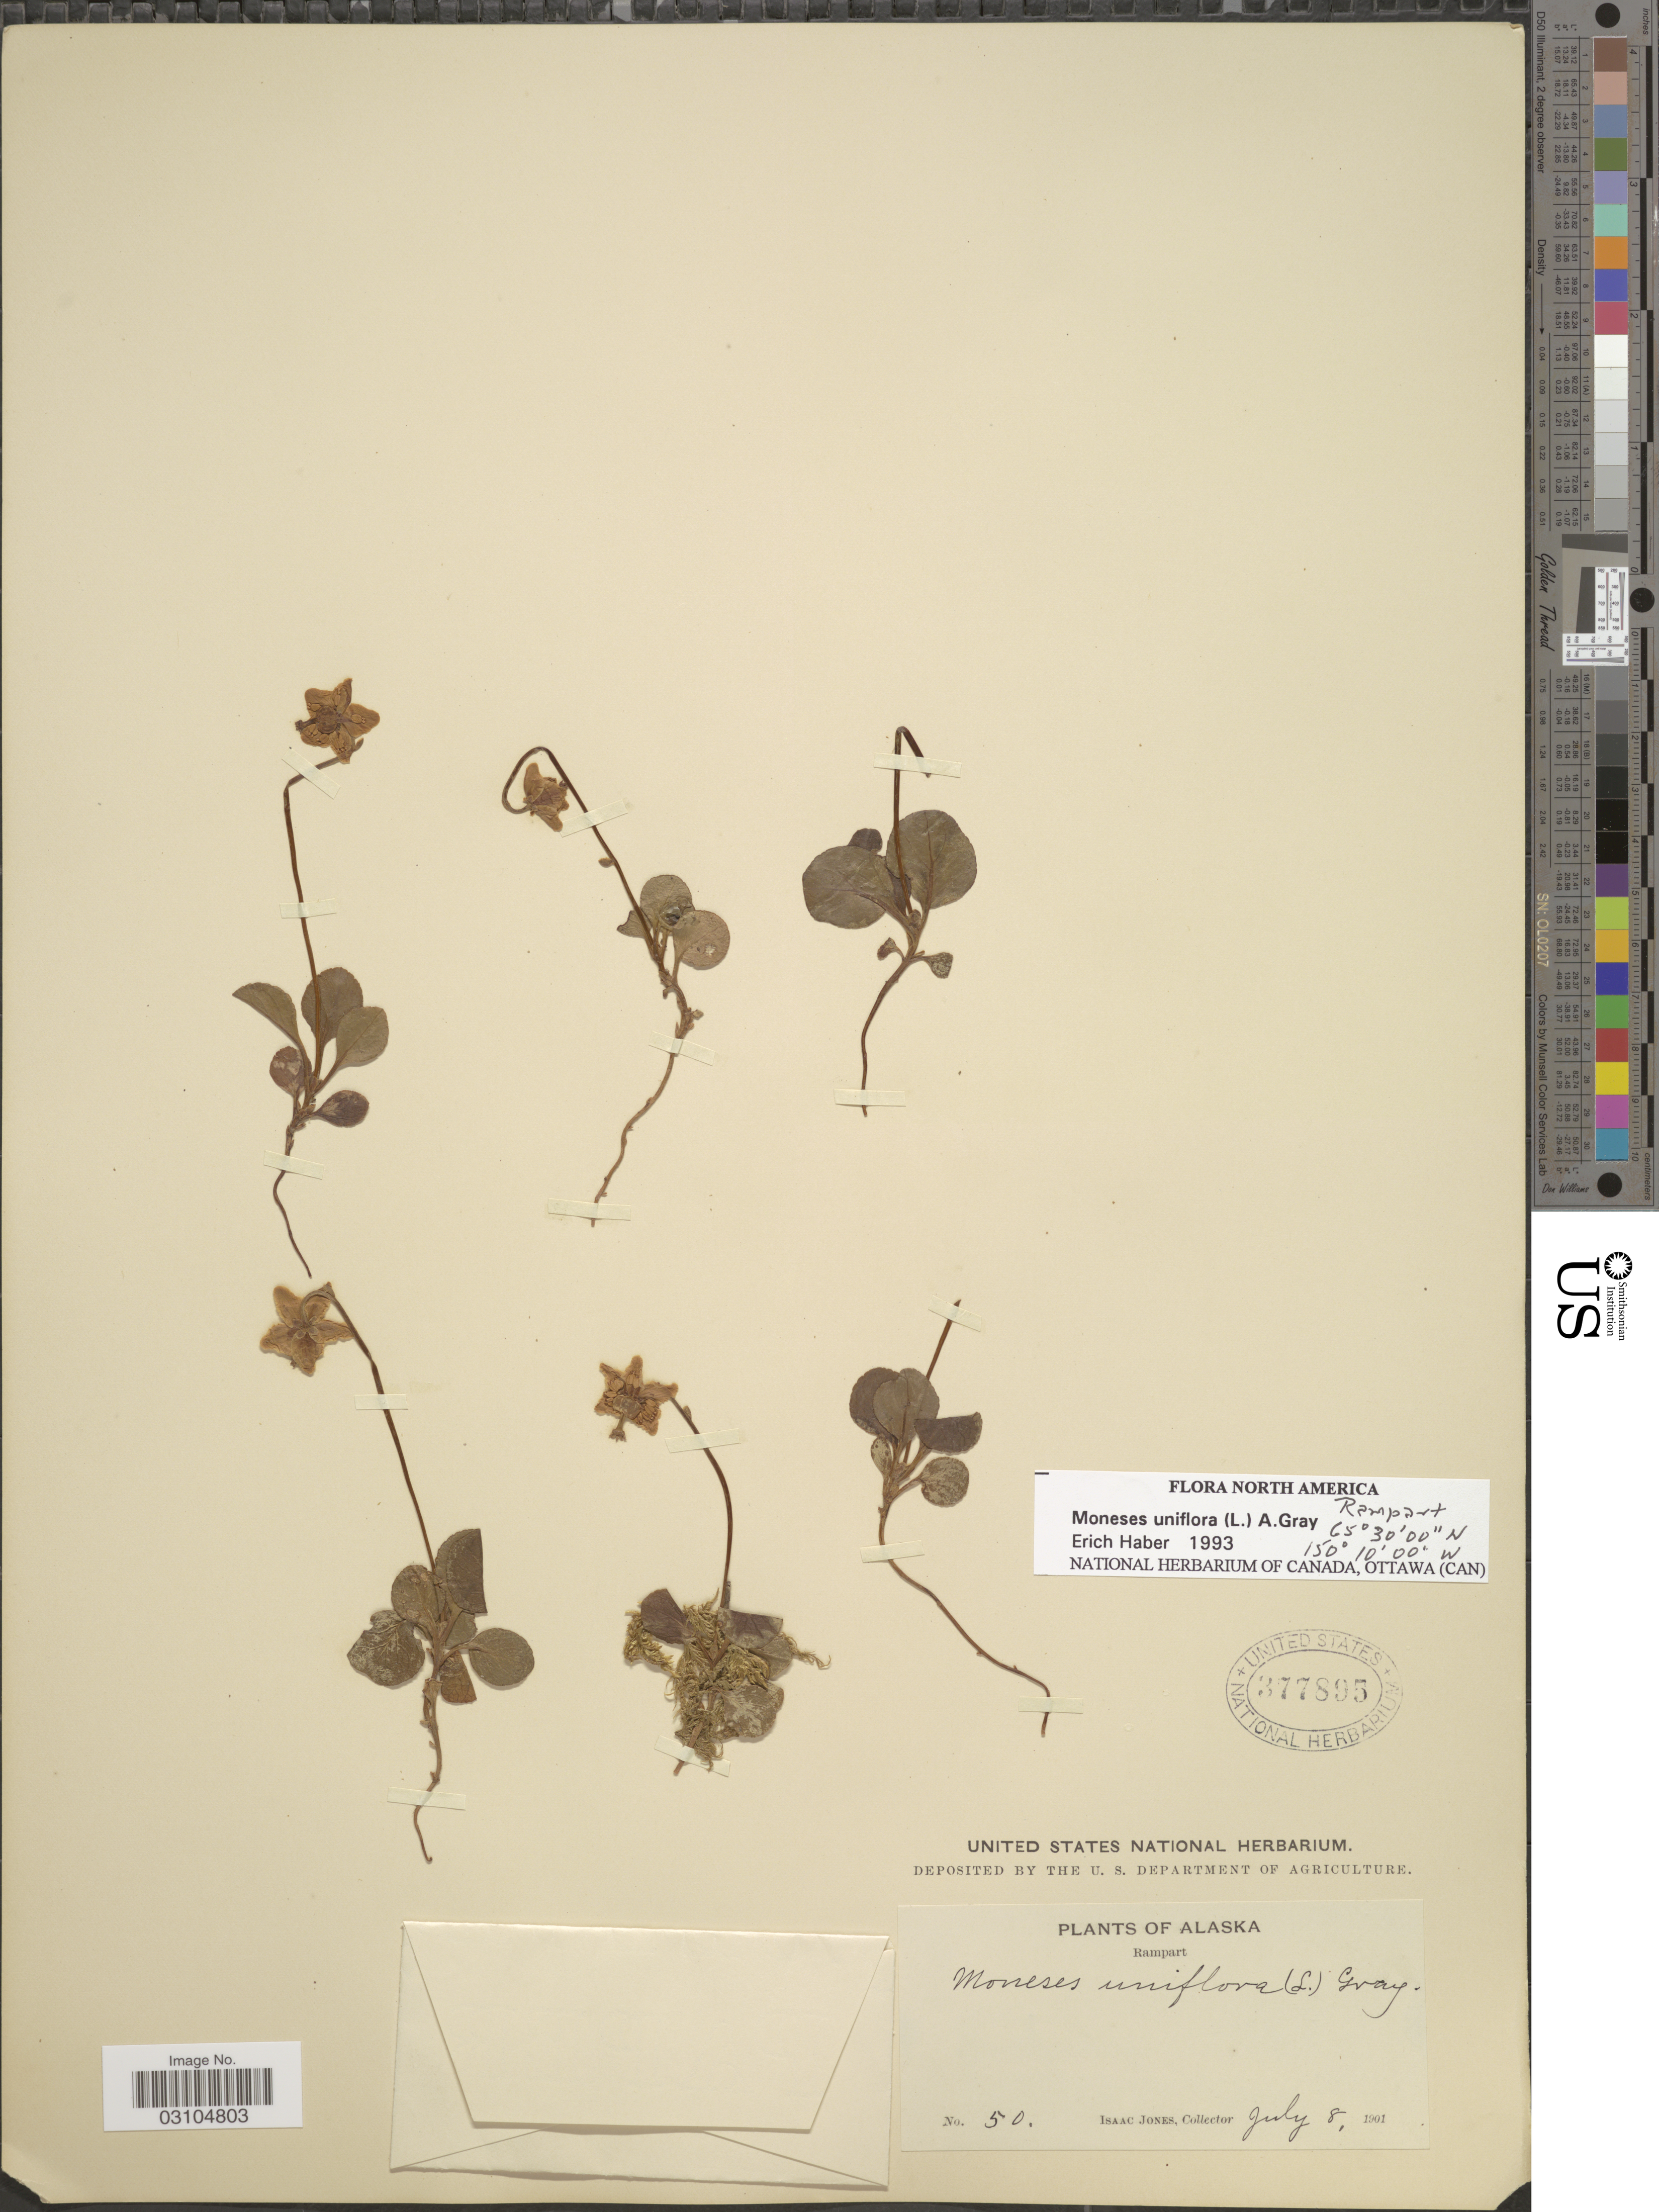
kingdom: Plantae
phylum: Tracheophyta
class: Magnoliopsida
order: Ericales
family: Ericaceae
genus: Moneses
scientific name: Moneses uniflora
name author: (L.) A. Gray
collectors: I. Jones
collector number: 50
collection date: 1901-07-08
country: United States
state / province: Alaska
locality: Rampart.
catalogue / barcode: US 377895